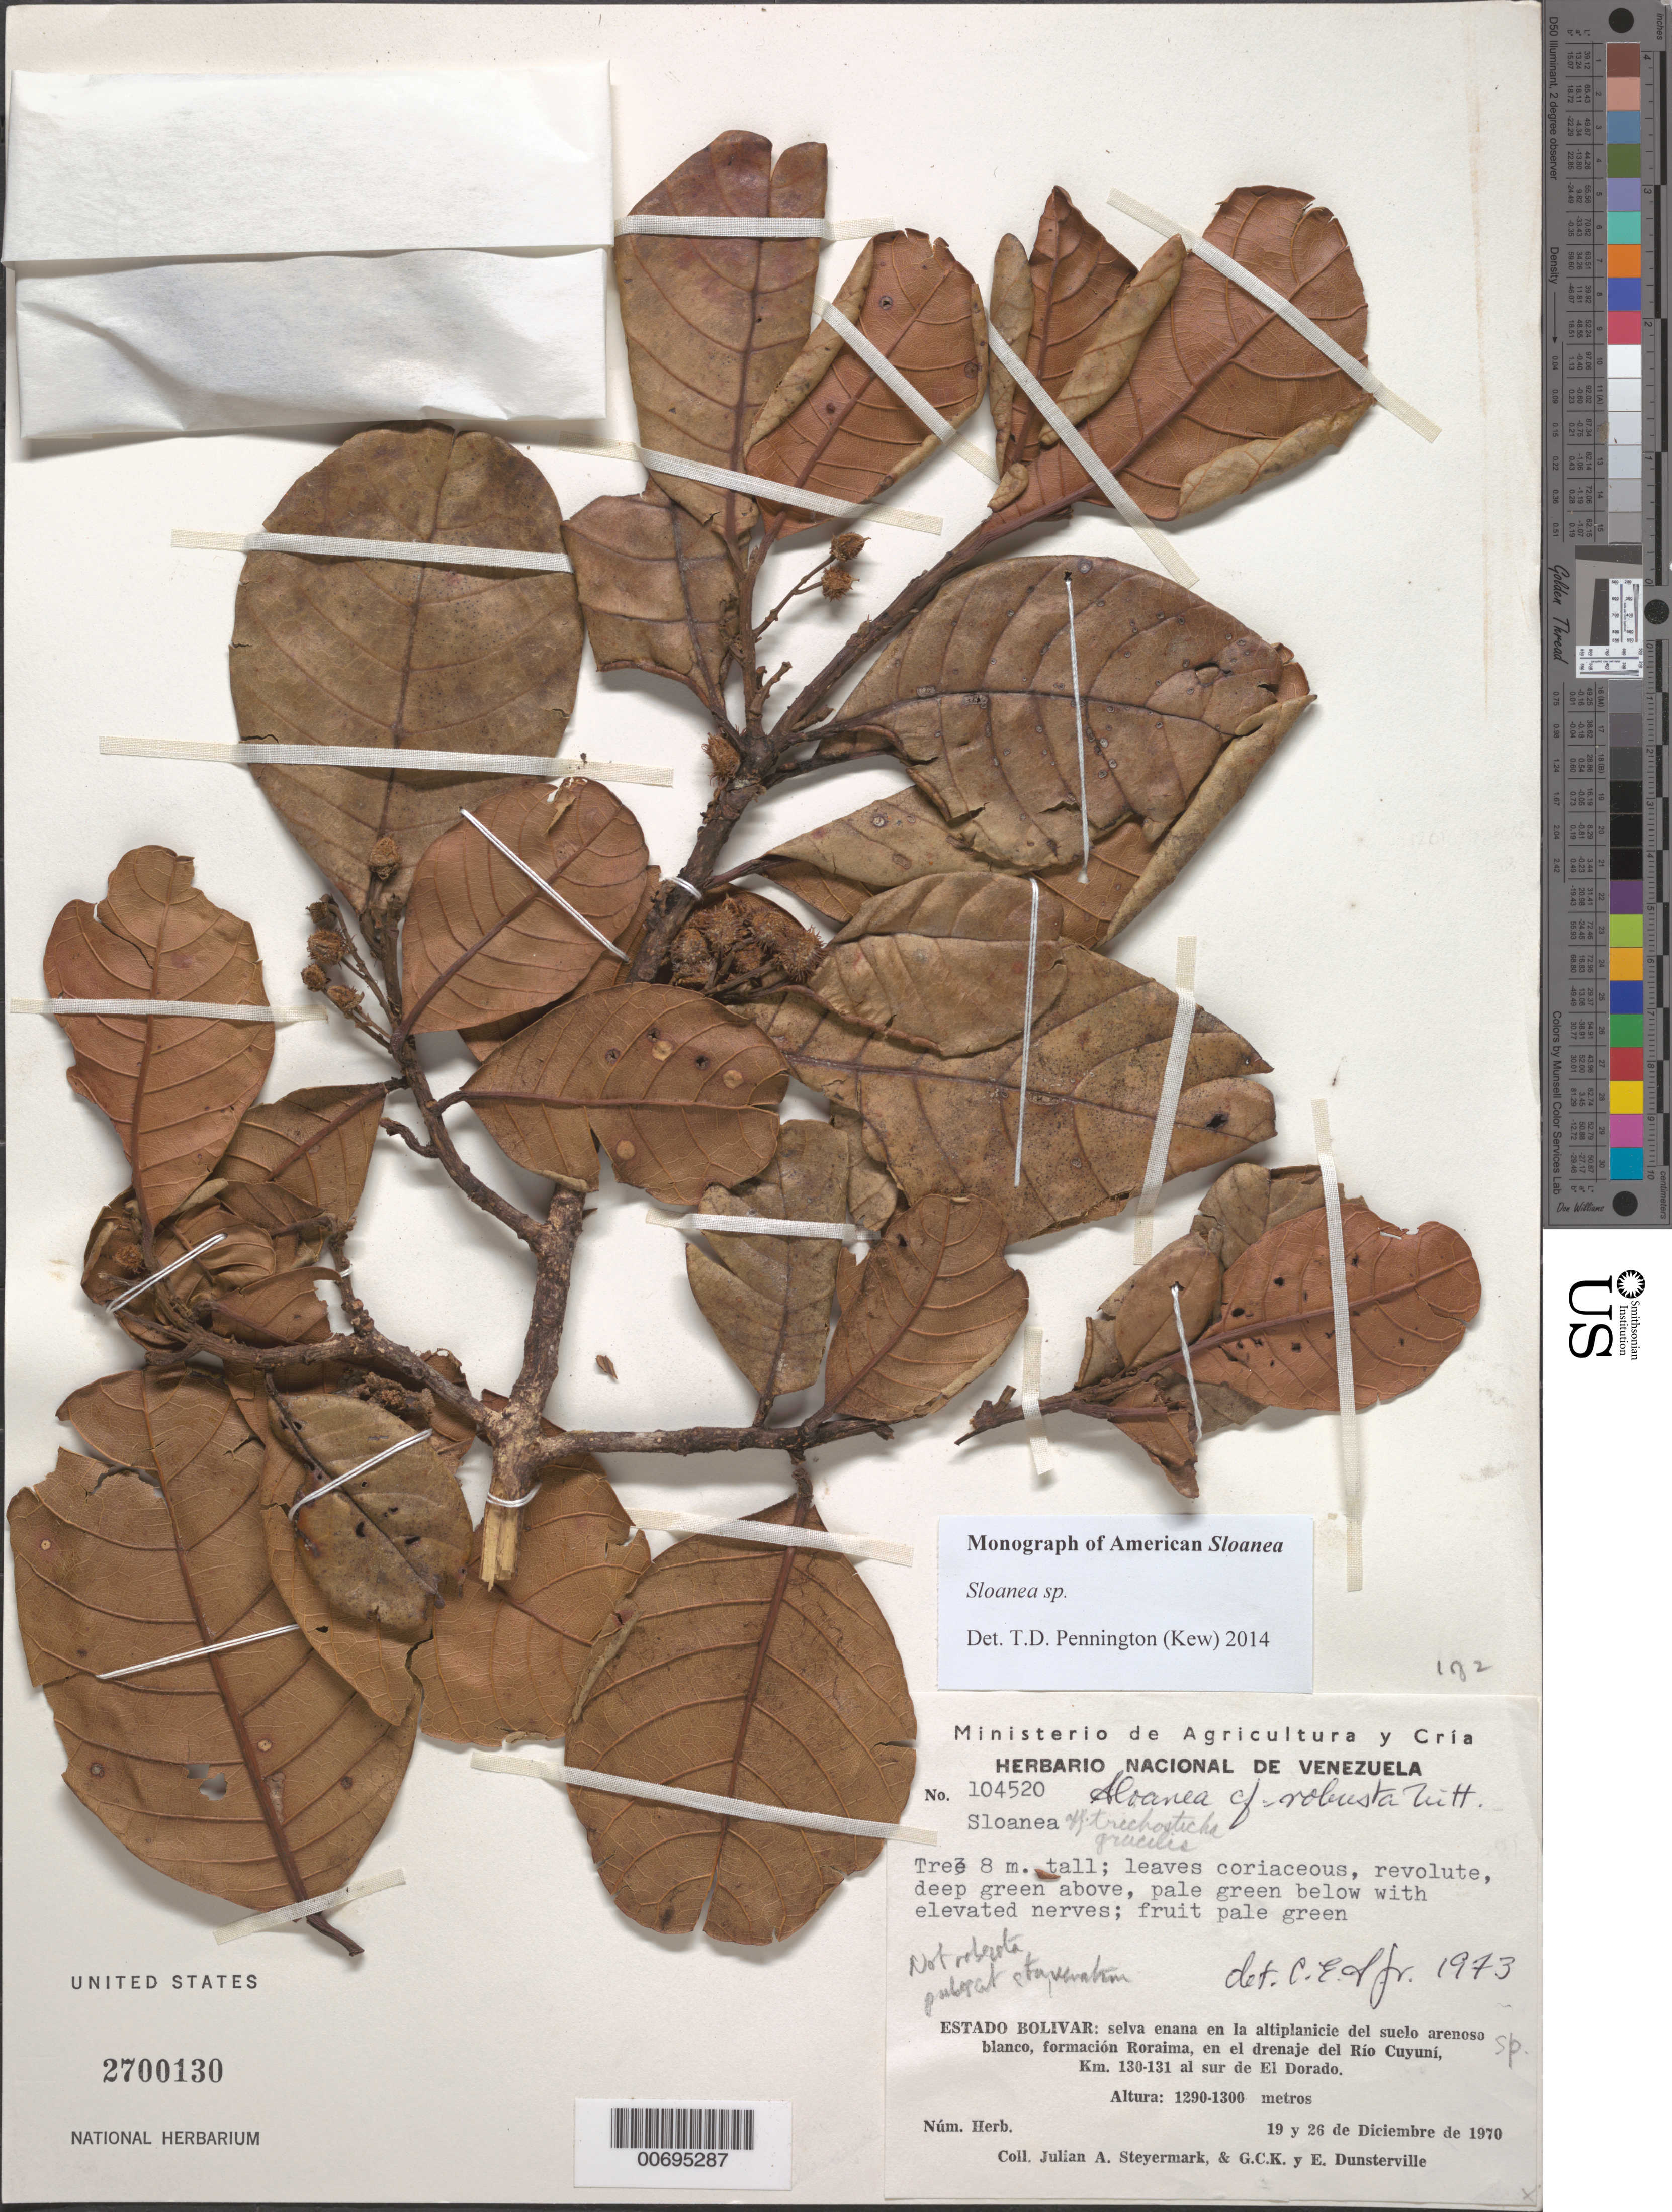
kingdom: Plantae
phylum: Tracheophyta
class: Magnoliopsida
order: Oxalidales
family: Elaeocarpaceae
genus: Sloanea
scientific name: Sloanea sp.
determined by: Pennington, T. D., (K)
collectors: J. Steyermark, G. C. K. Dunsterville & E. Dunsterville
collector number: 104520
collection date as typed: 19-Dec-70 to 26-Dec-70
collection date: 1970-12-19/1970-12-26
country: Venezuela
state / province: Bolívar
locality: Roraima, Río Cuyuní drainage, 130-131 km S of El Dorado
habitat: Dwarf forest on high plateau, white sandy ground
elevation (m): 1290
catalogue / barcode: US 2700130